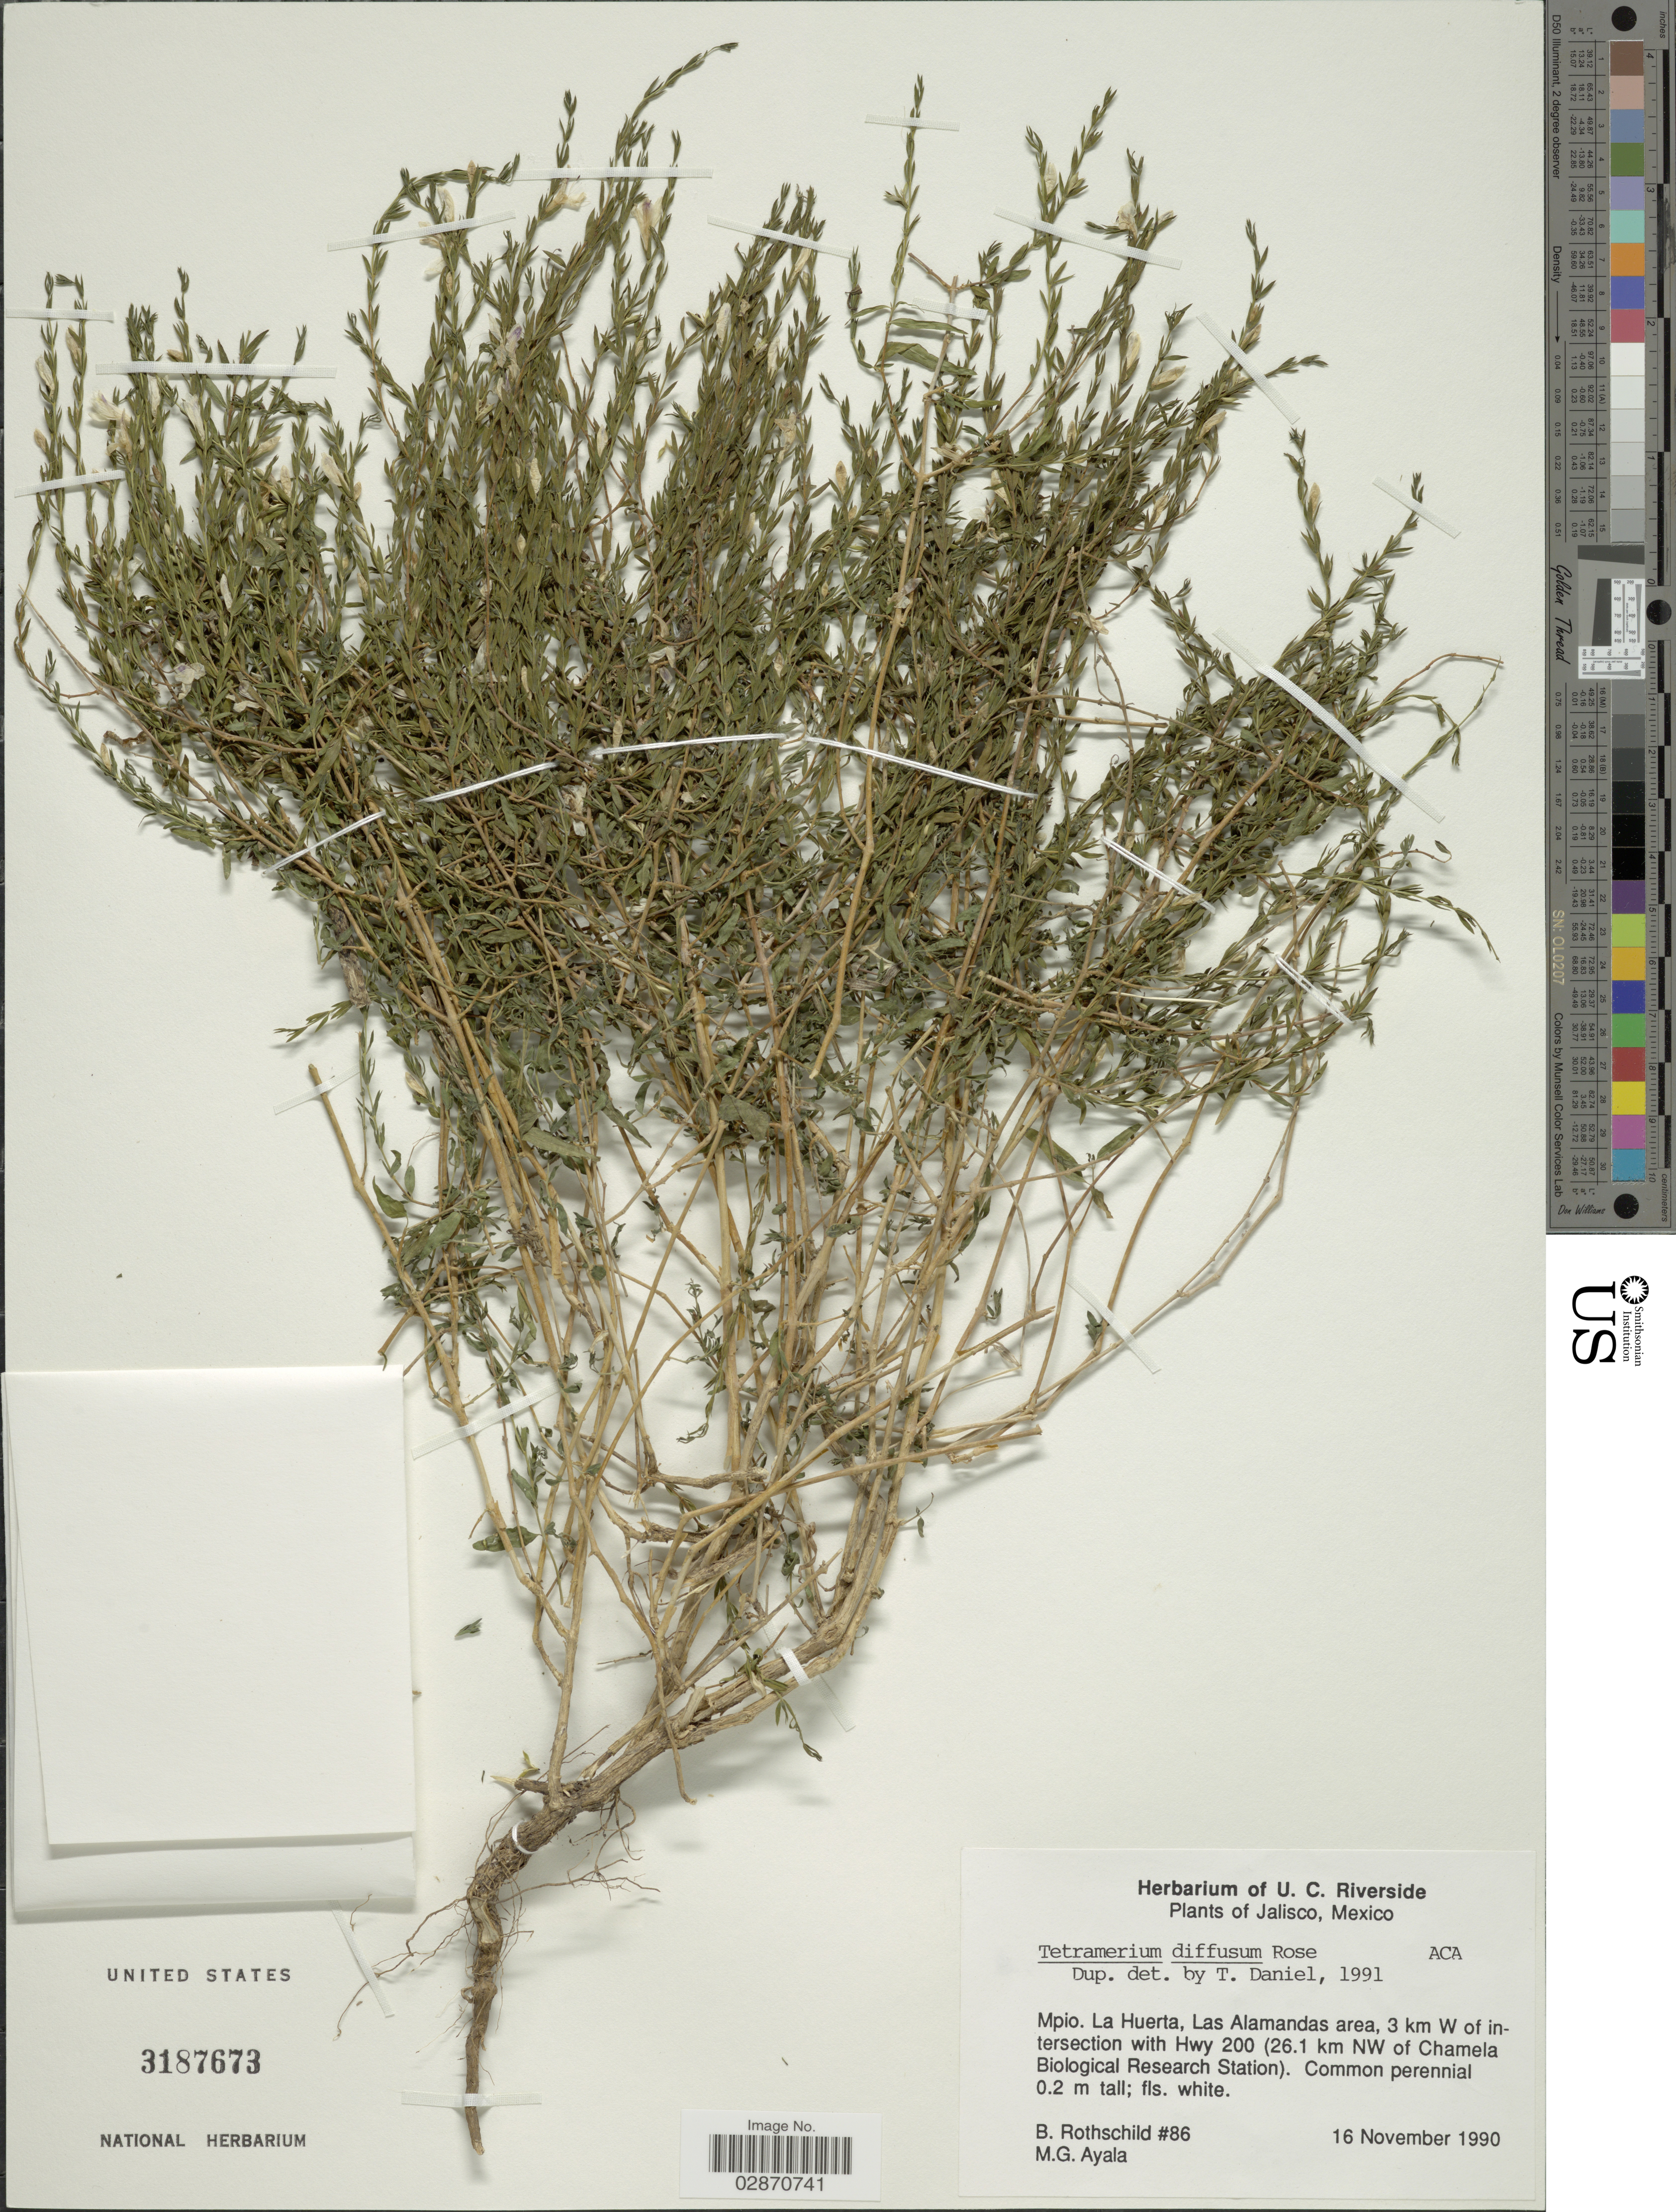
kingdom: Plantae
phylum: Tracheophyta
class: Magnoliopsida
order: Lamiales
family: Acanthaceae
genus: Tetramerium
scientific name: Tetramerium diffusum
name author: Rose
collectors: B. Rothschild & M. G. Ayala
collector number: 86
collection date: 1990-11-16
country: Mexico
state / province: Jalisco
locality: Mpio. La Huerta, Las Alamandas area, 3 km W of intersection with Hwy 200 (26.1 km NW of Chamela Biological Research Station).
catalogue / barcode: US 3187673